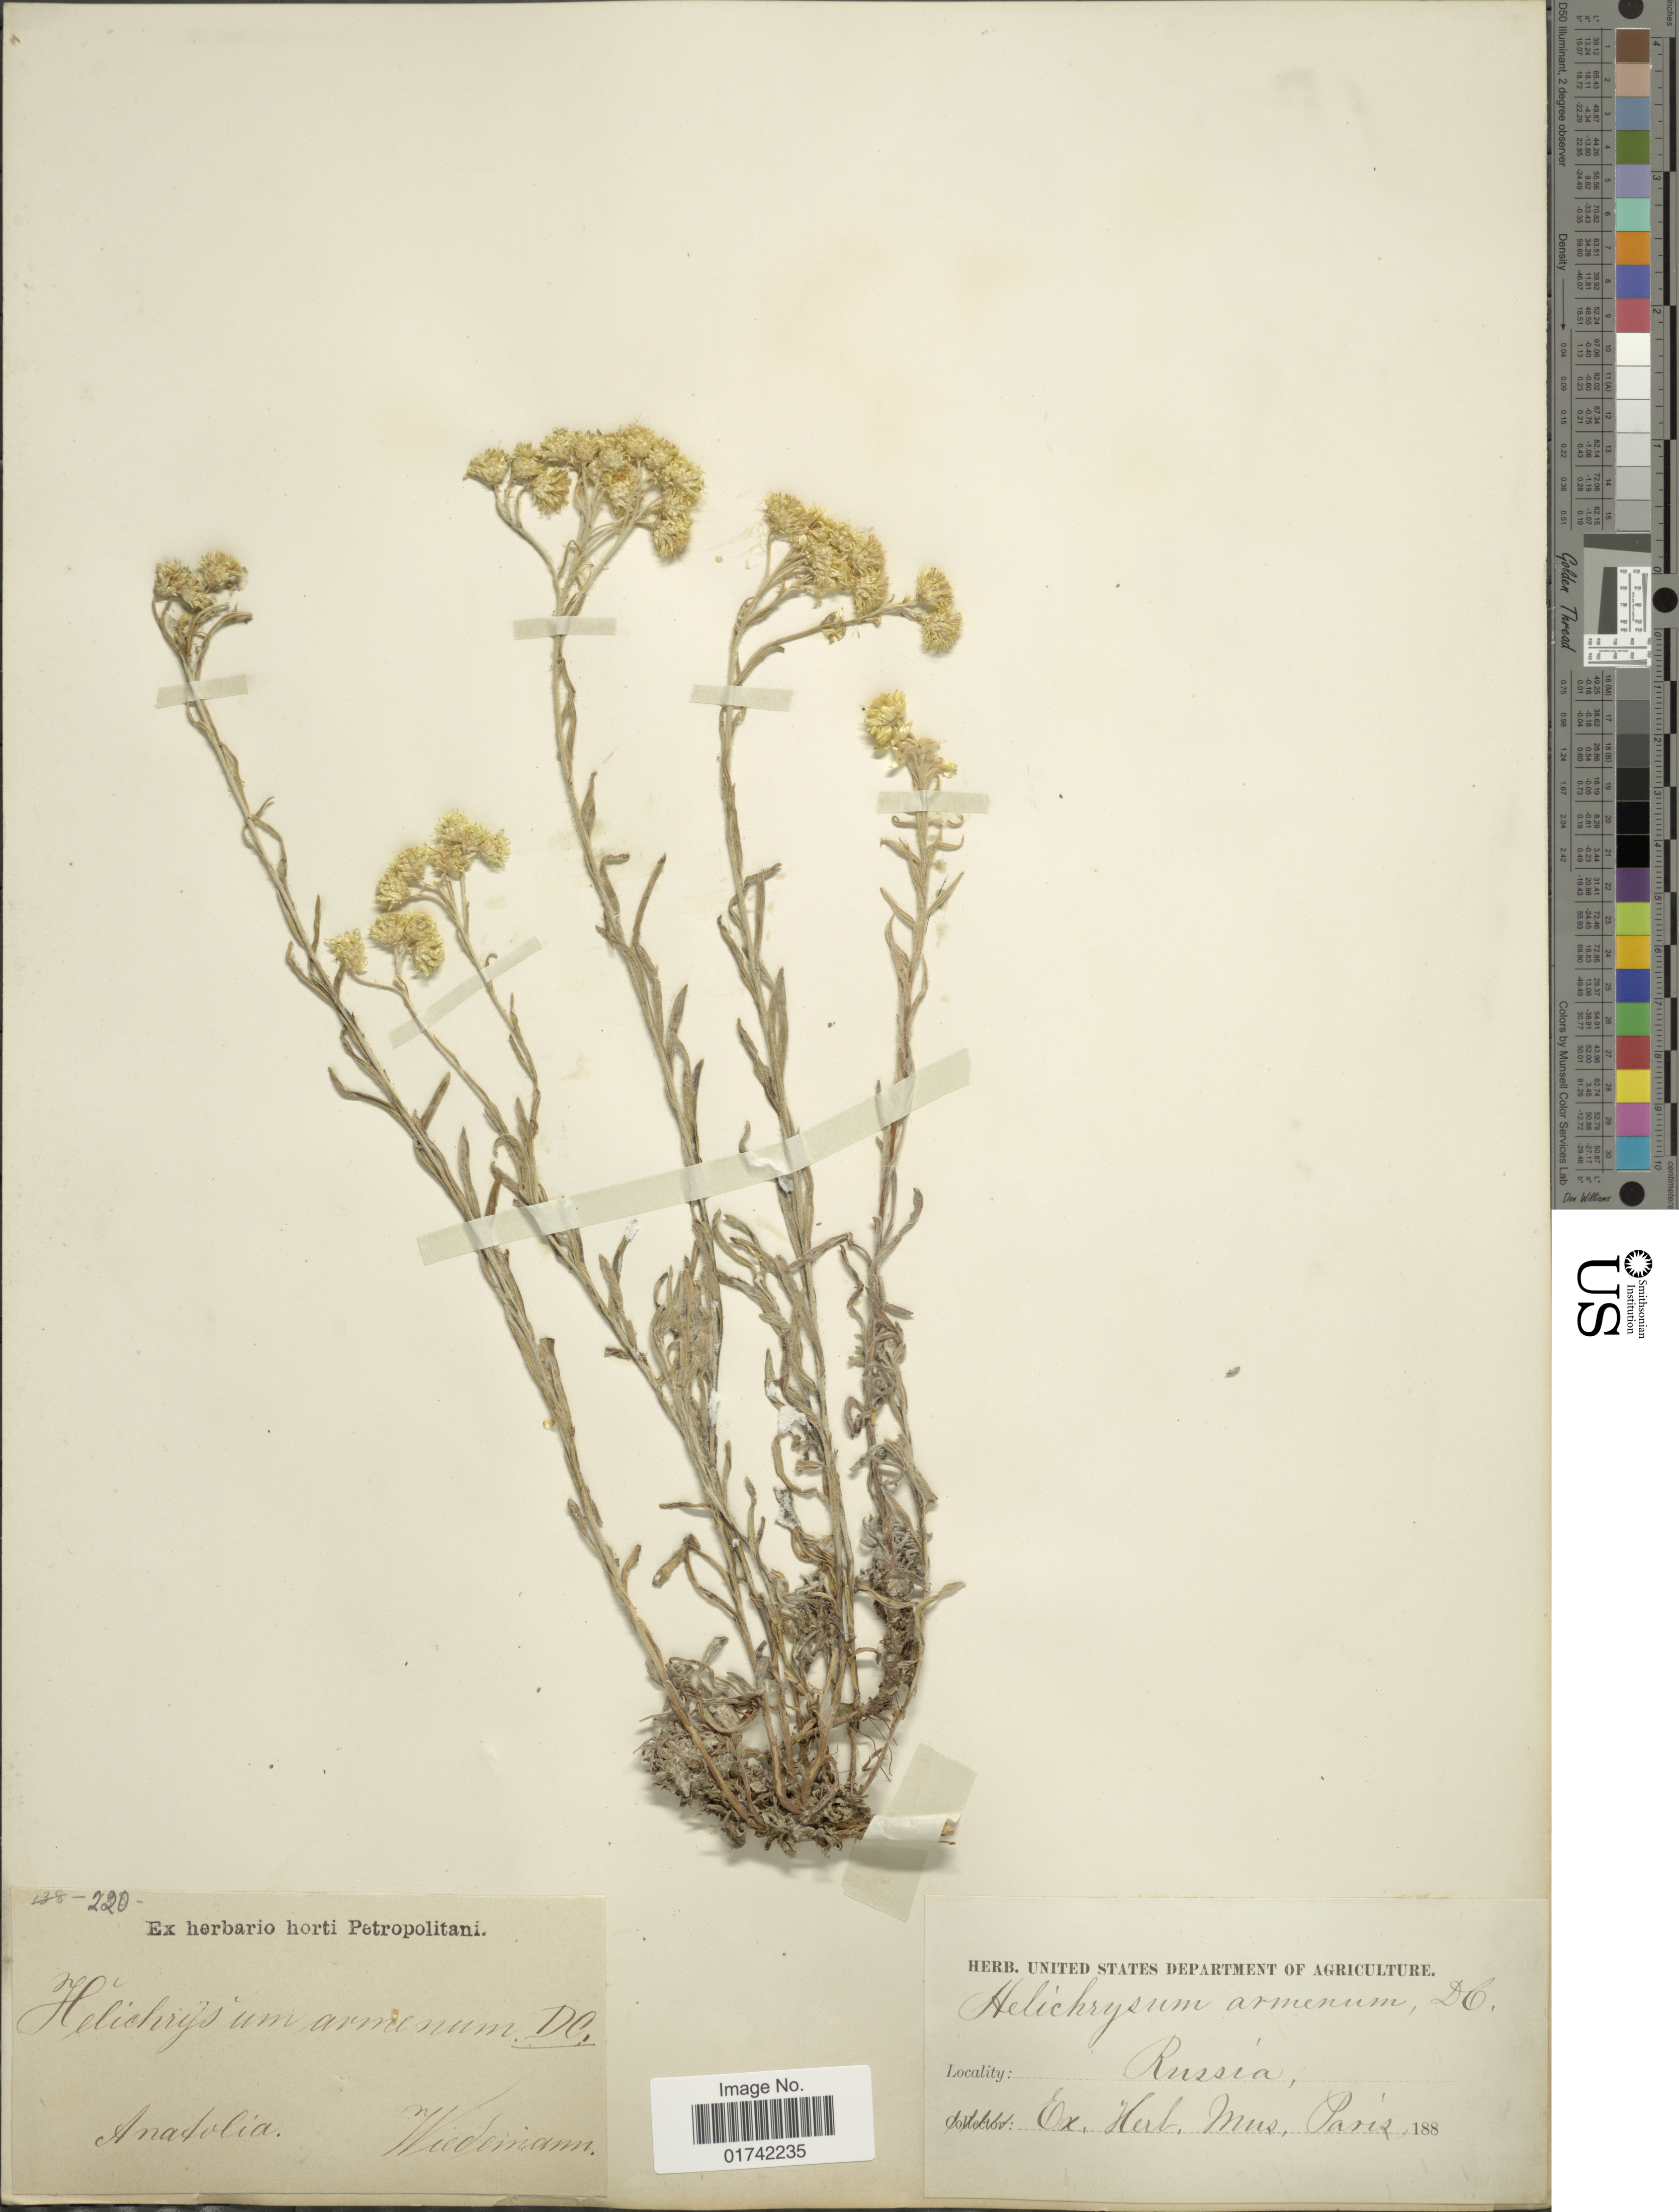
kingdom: Plantae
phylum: Tracheophyta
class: Magnoliopsida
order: Asterales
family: Asteraceae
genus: Helichrysum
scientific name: Helichrysum armenium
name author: DC.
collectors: -. Wiedermann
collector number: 220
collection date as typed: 188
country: Russian Federation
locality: Anatolia, "Russia" [probably Turkey]